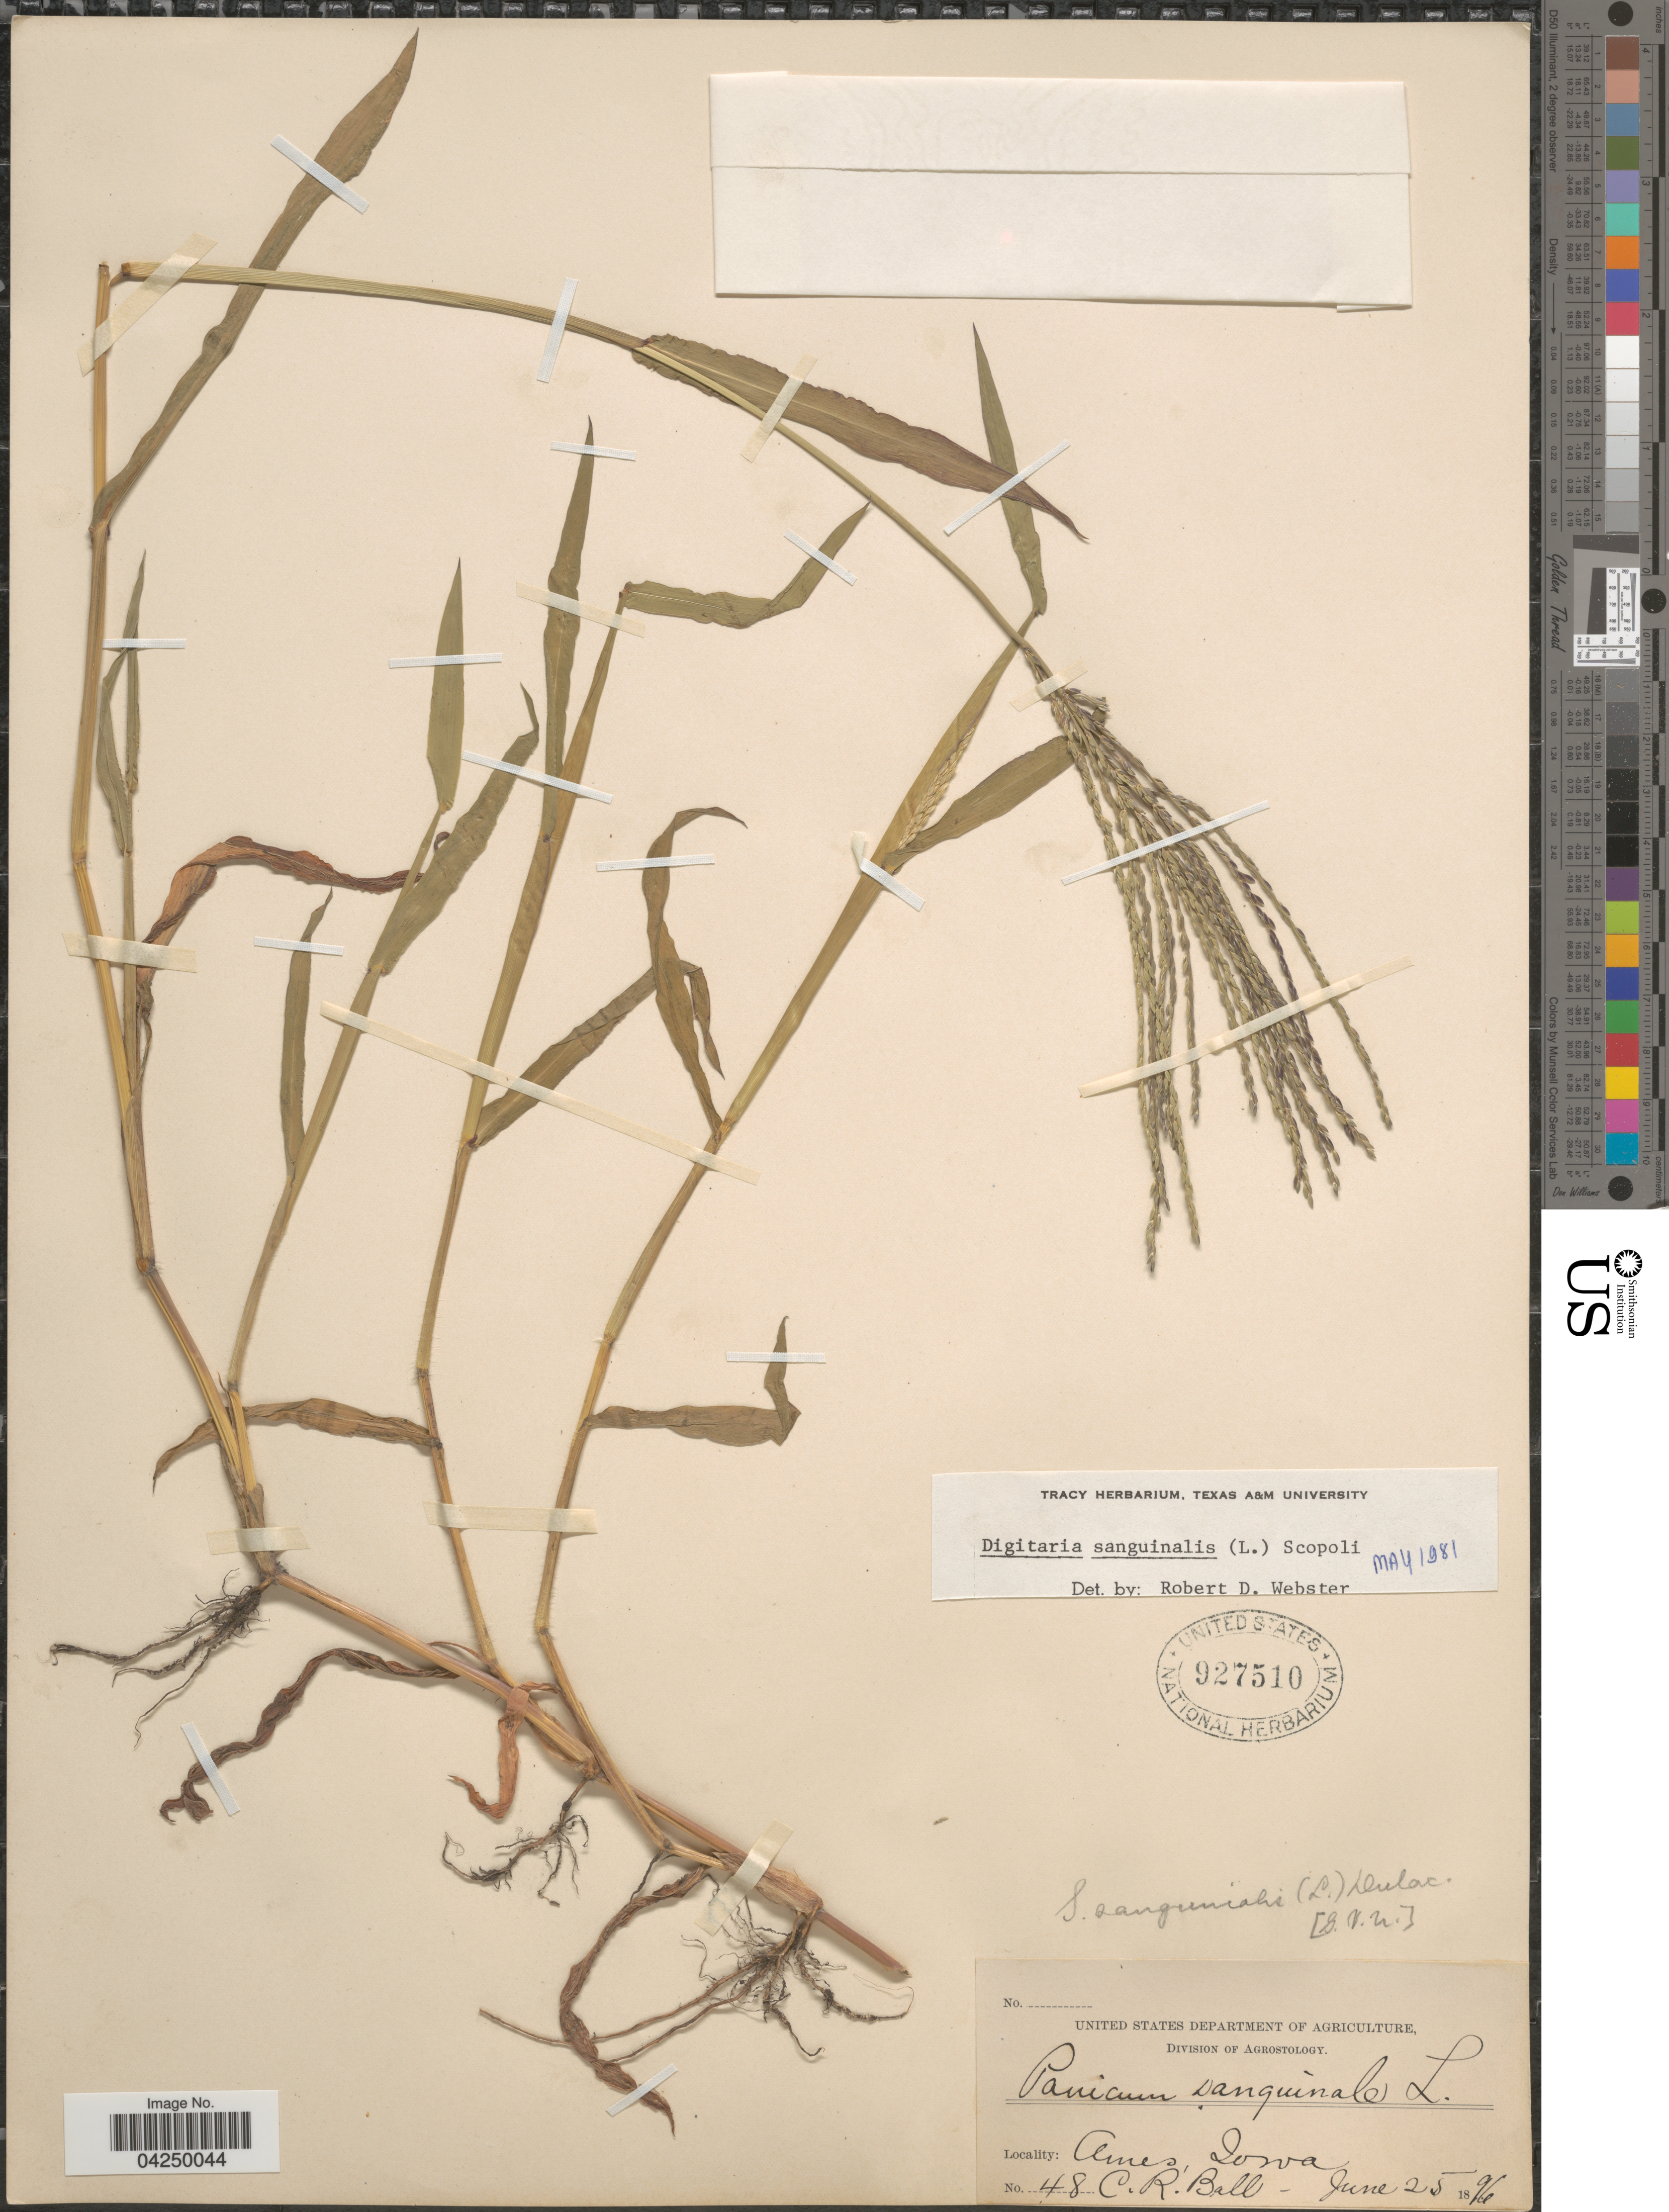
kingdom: Plantae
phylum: Tracheophyta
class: Liliopsida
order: Poales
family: Poaceae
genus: Digitaria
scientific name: Digitaria sanguinalis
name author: (L.) Scop.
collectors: C. R. Ball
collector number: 48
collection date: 1896-06-25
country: United States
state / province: Iowa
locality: Ames.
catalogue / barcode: US 927510